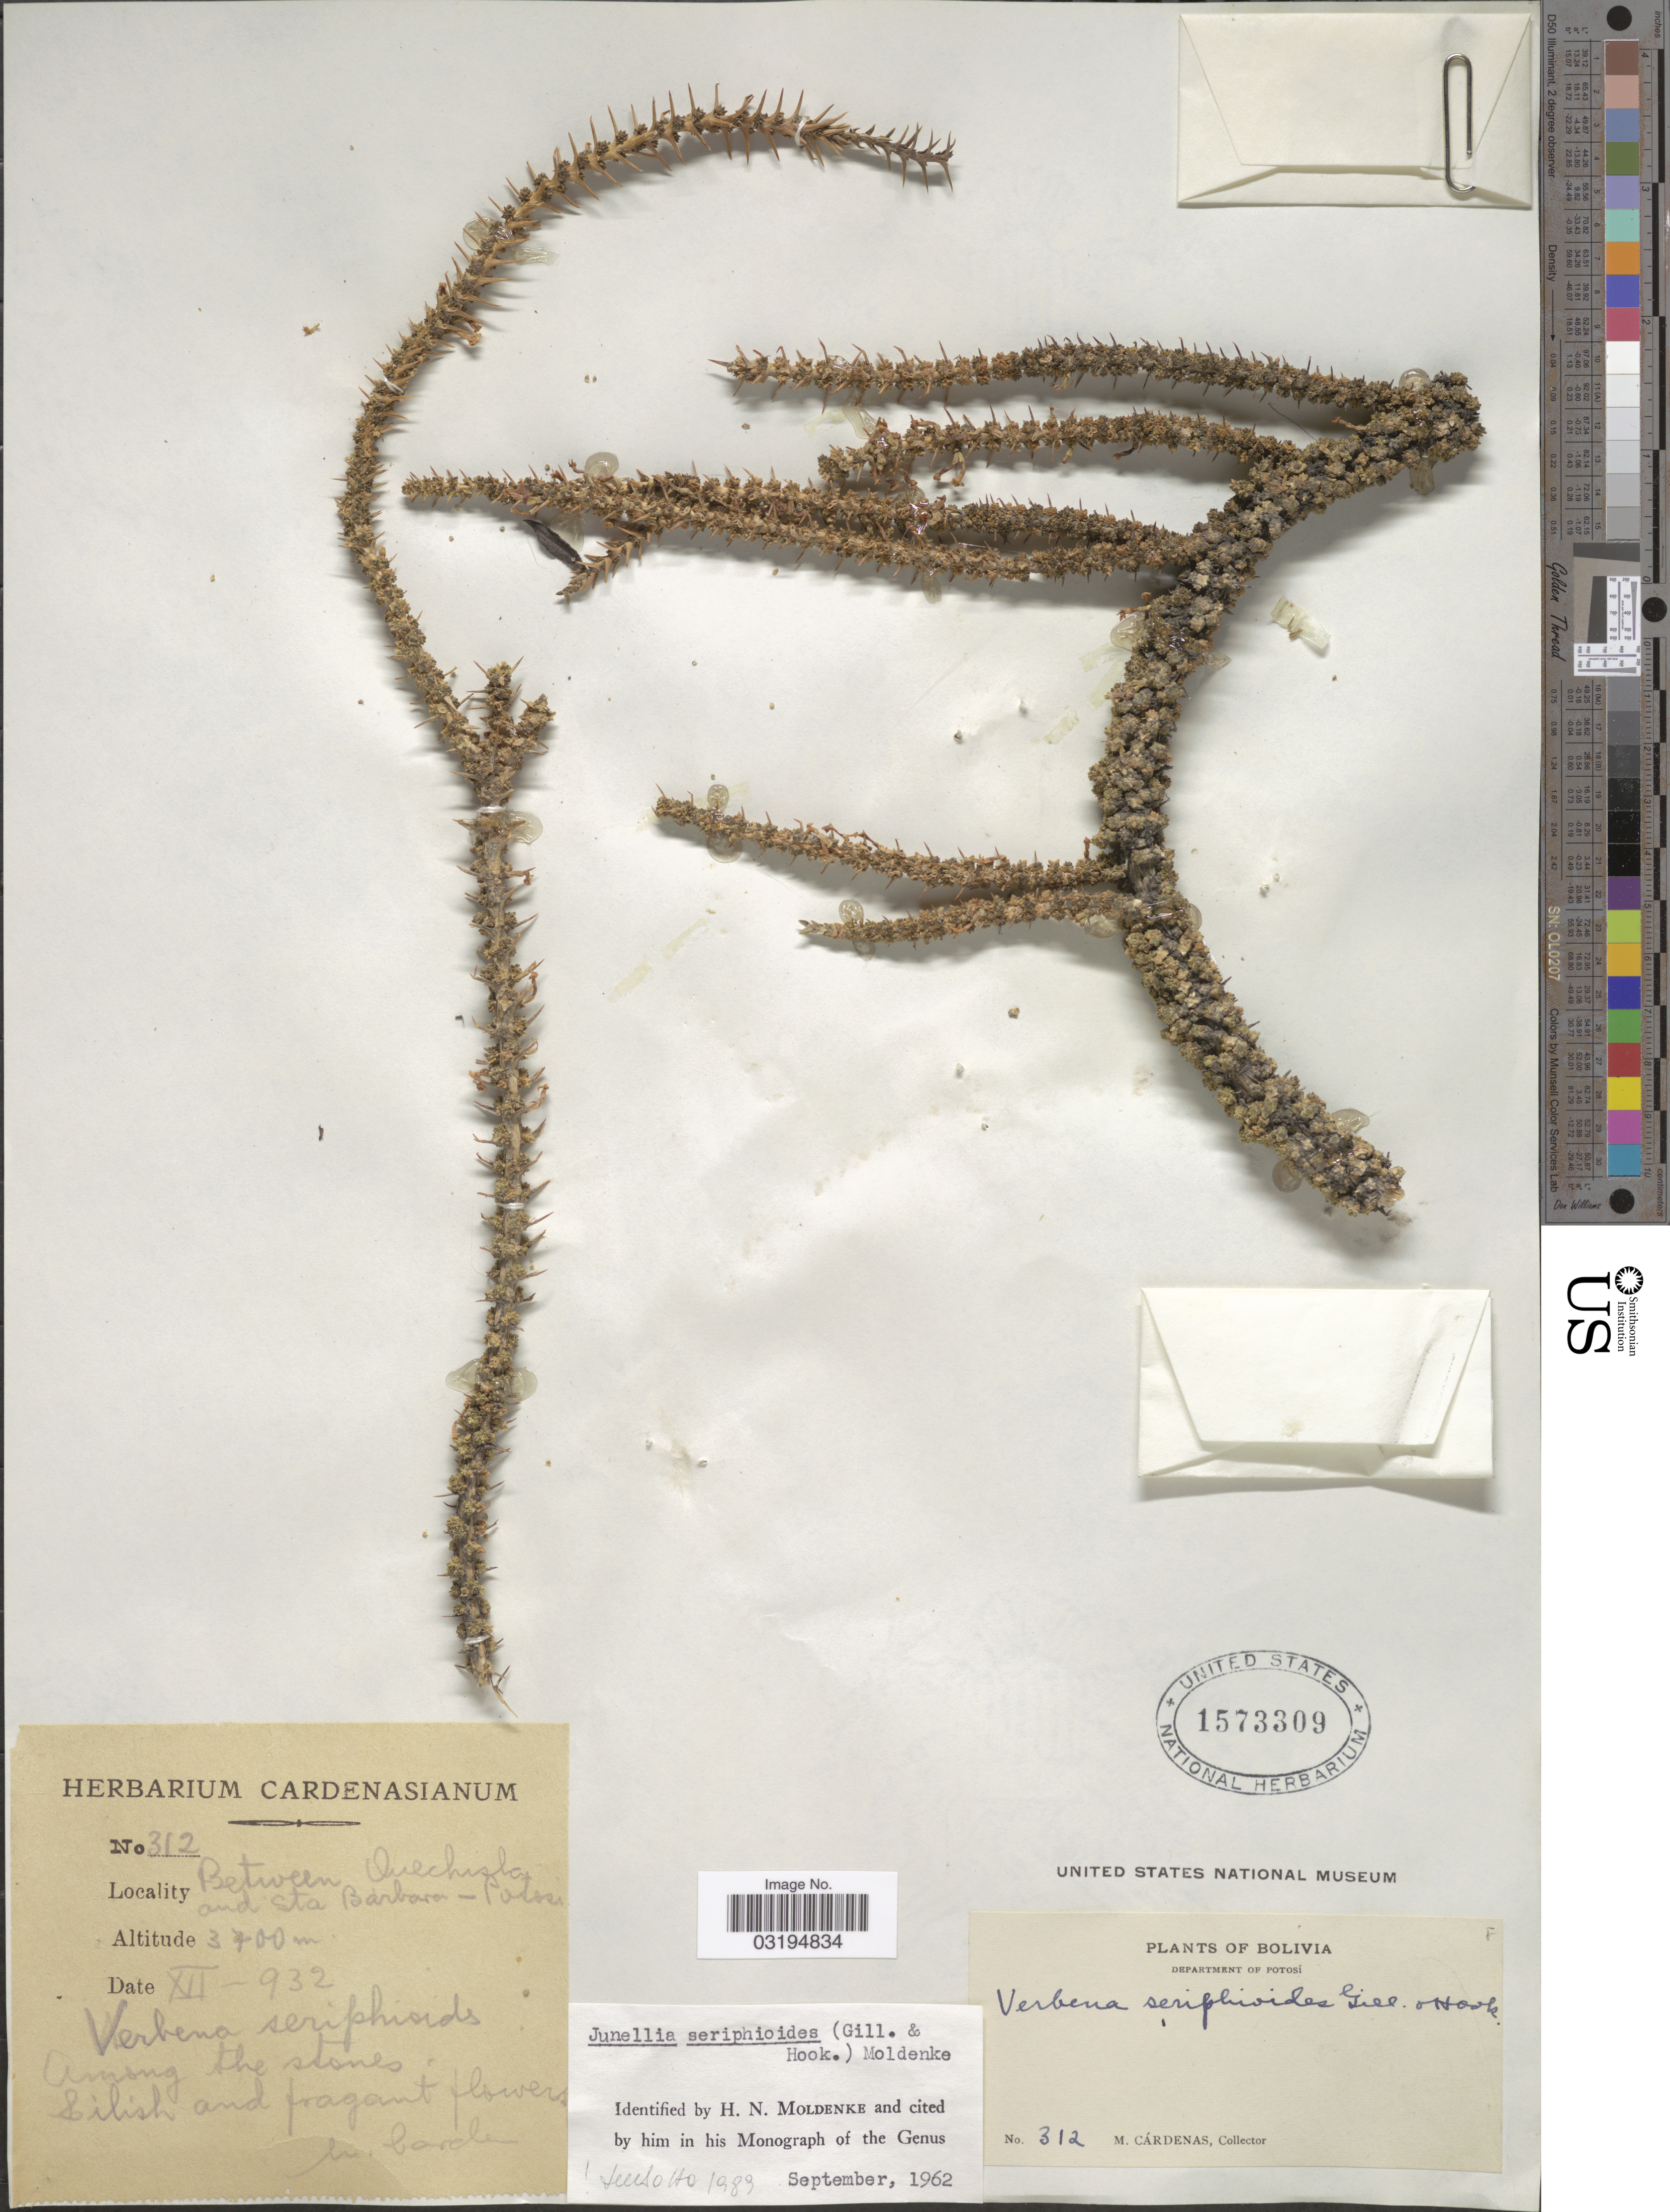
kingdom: Plantae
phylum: Tracheophyta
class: Magnoliopsida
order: Lamiales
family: Verbenaceae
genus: Junellia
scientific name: Junellia seriphioides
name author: (Gillies & Hook.) Moldenke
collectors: M. Cárdenas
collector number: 312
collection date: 1932-12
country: Bolivia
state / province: Potosi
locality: Department Potosí. Between Quechisla and Sta Barbara.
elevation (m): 3700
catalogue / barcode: US 1573309